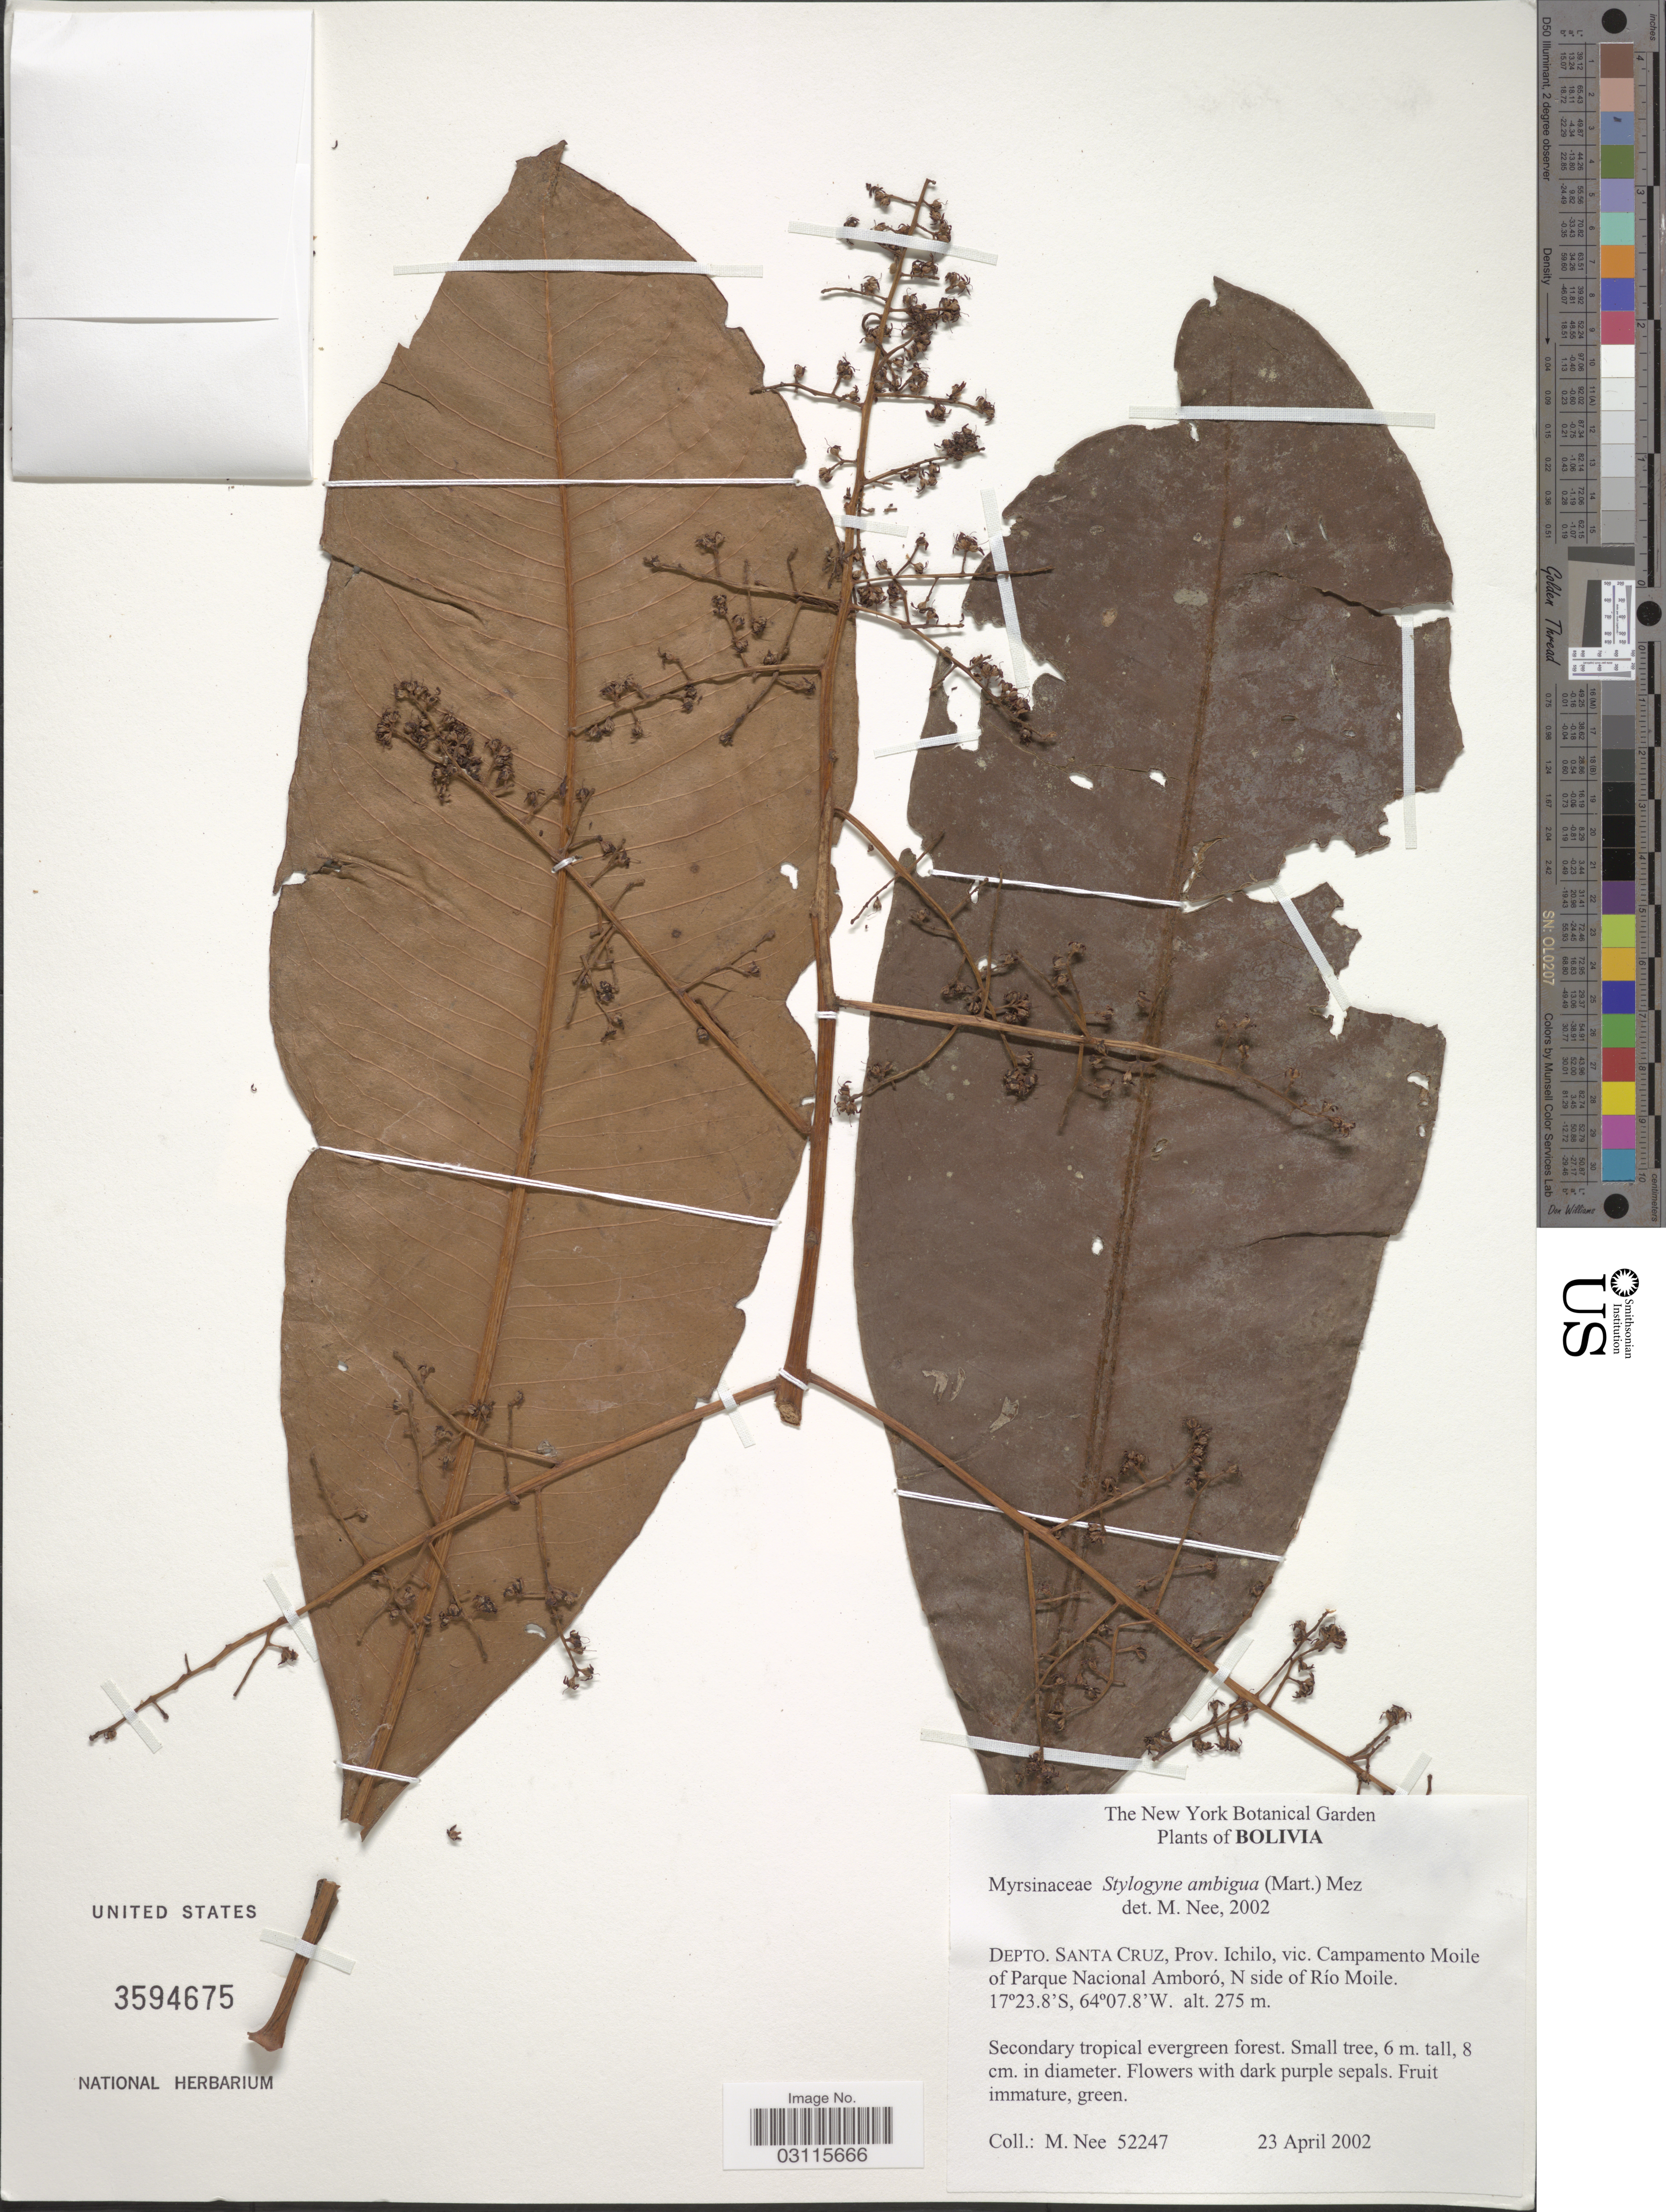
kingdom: Plantae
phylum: Tracheophyta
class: Magnoliopsida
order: Ericales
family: Primulaceae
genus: Stylogyne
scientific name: Stylogyne ambigua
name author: (Mart.) Mez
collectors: M. Nee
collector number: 52247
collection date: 2002-04-23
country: Bolivia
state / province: Santa Cruz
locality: Depto. Santa Cruz, Prov. Ichilo, vic. Campamento Moile of Parque Nacional Amboró, N side of Río Moile.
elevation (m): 275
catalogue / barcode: US 3594675